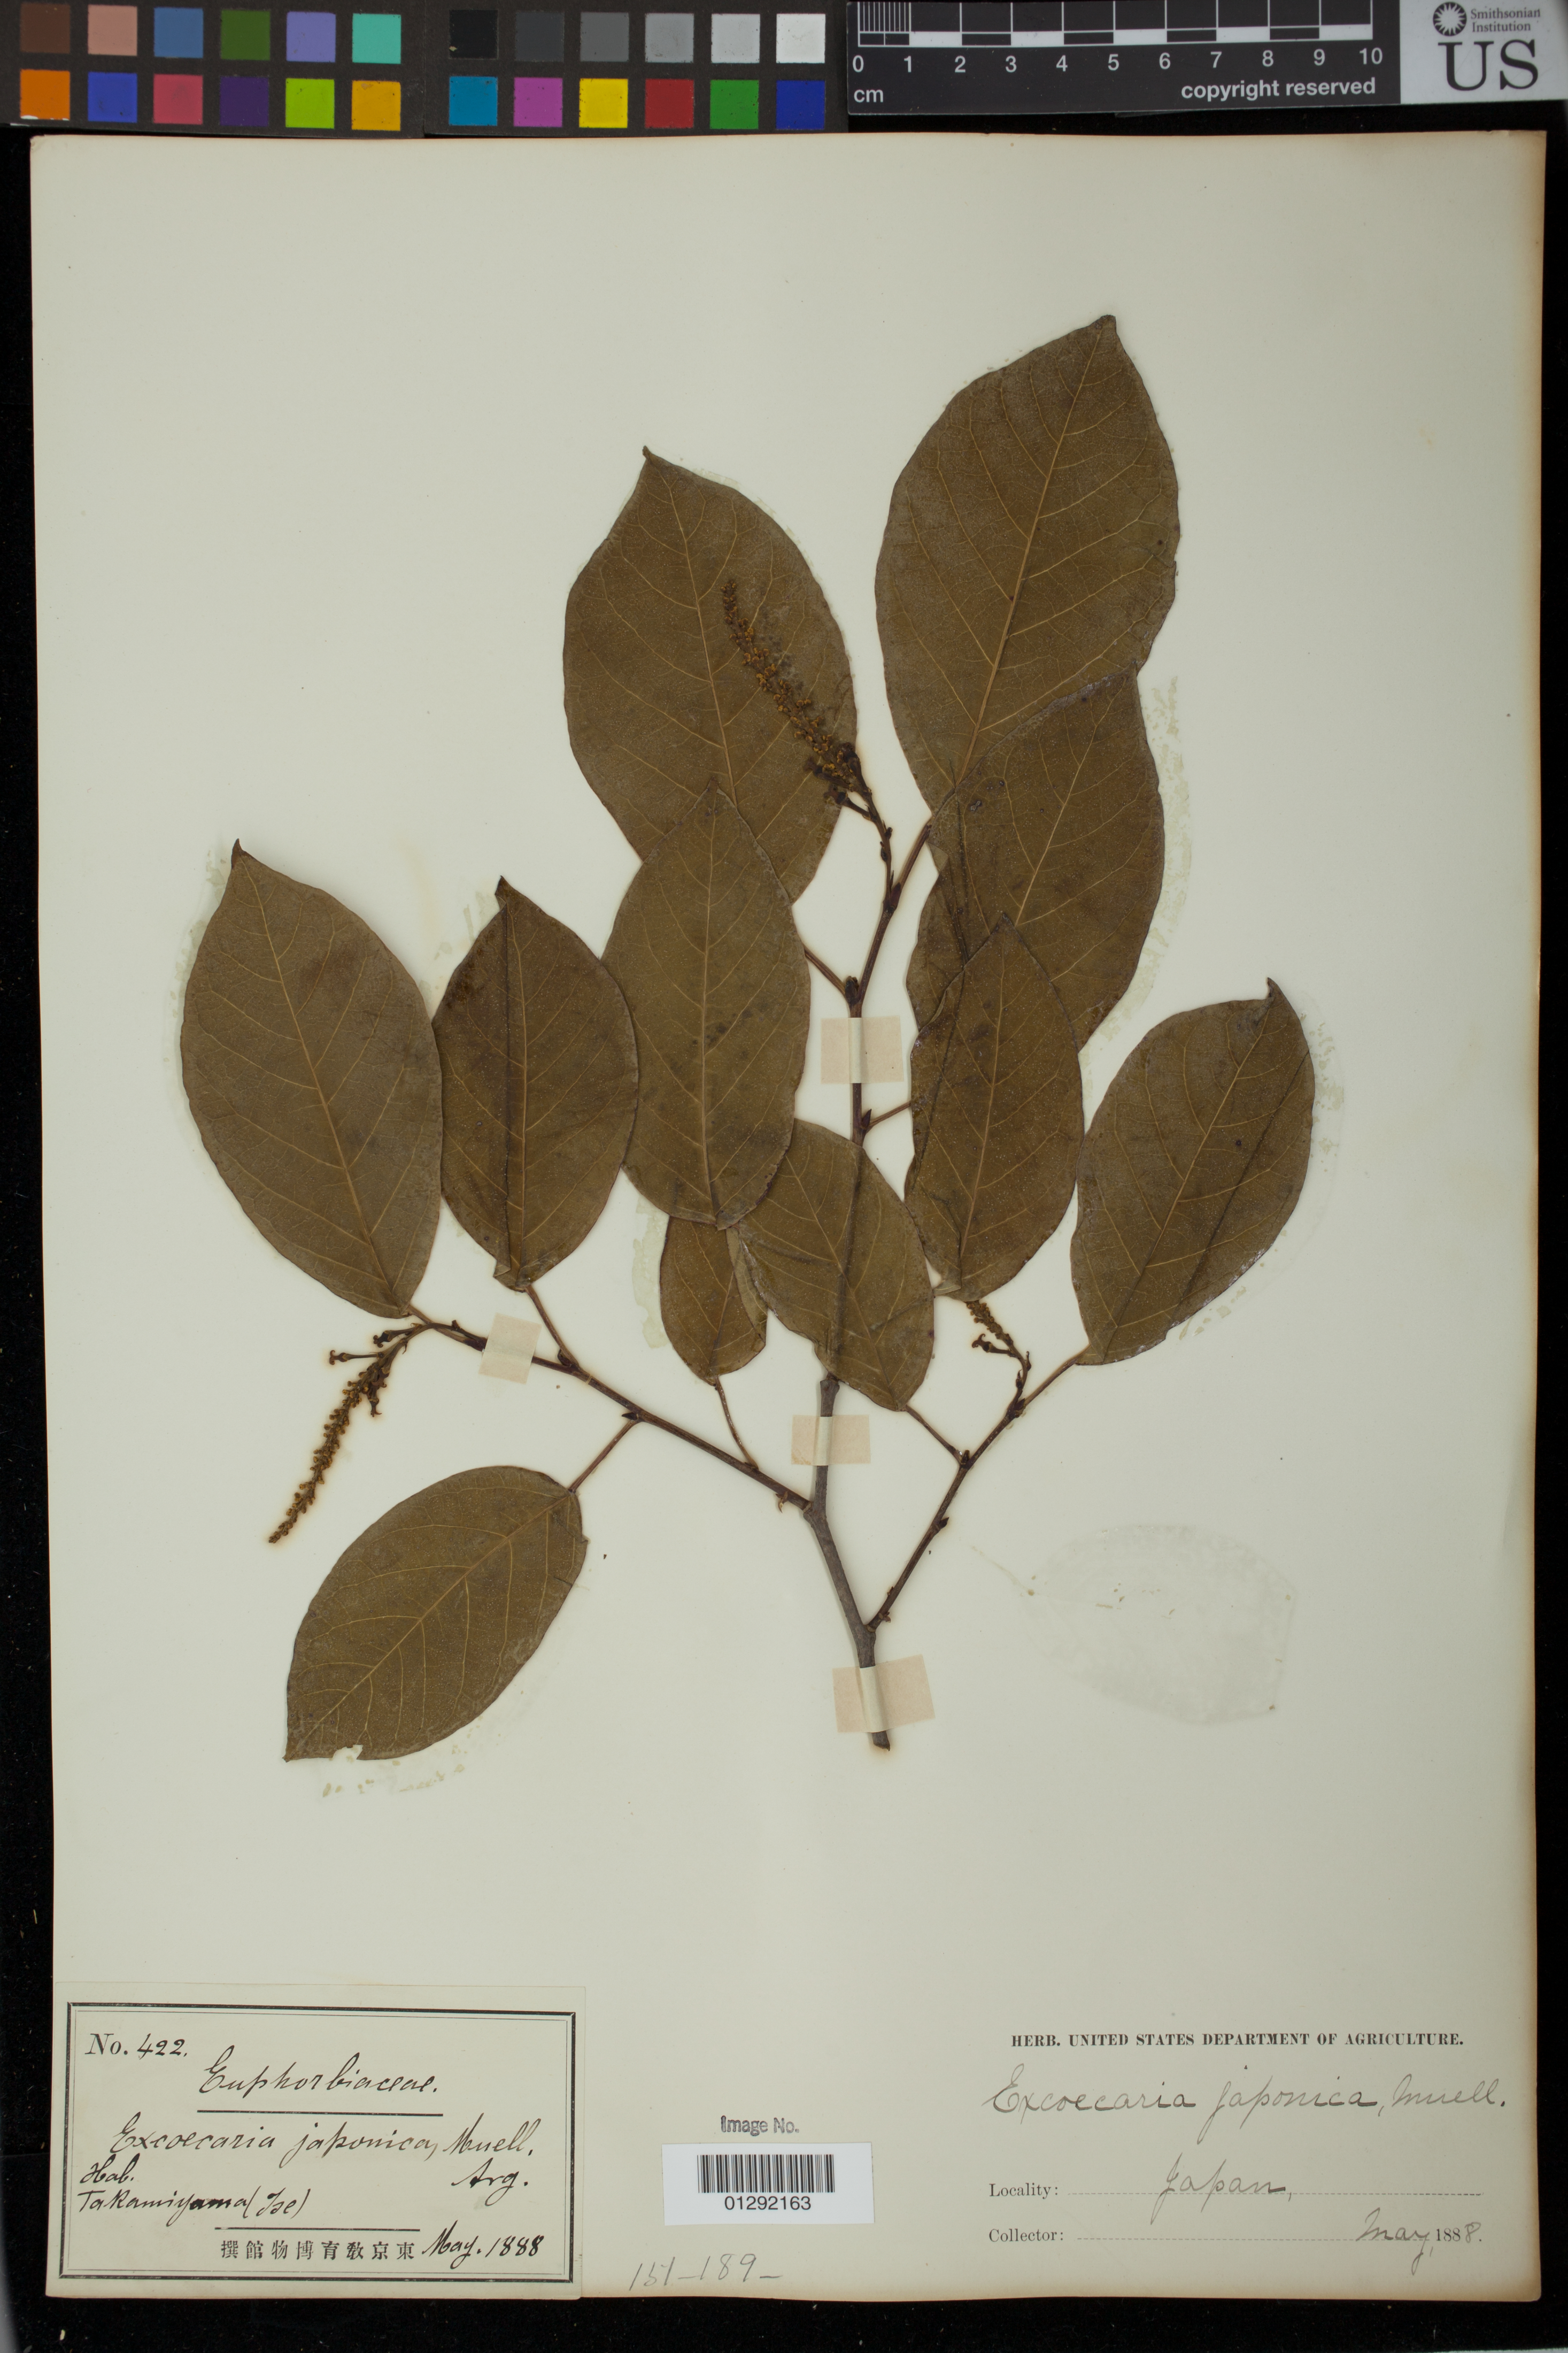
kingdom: Plantae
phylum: Tracheophyta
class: Magnoliopsida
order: Malpighiales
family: Euphorbiaceae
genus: Excoecaria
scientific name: Excoecaria japonica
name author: (Siebold & Zucc.) Müll. Arg.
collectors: -. Takam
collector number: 422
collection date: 1888-05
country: Japan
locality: takamiyama